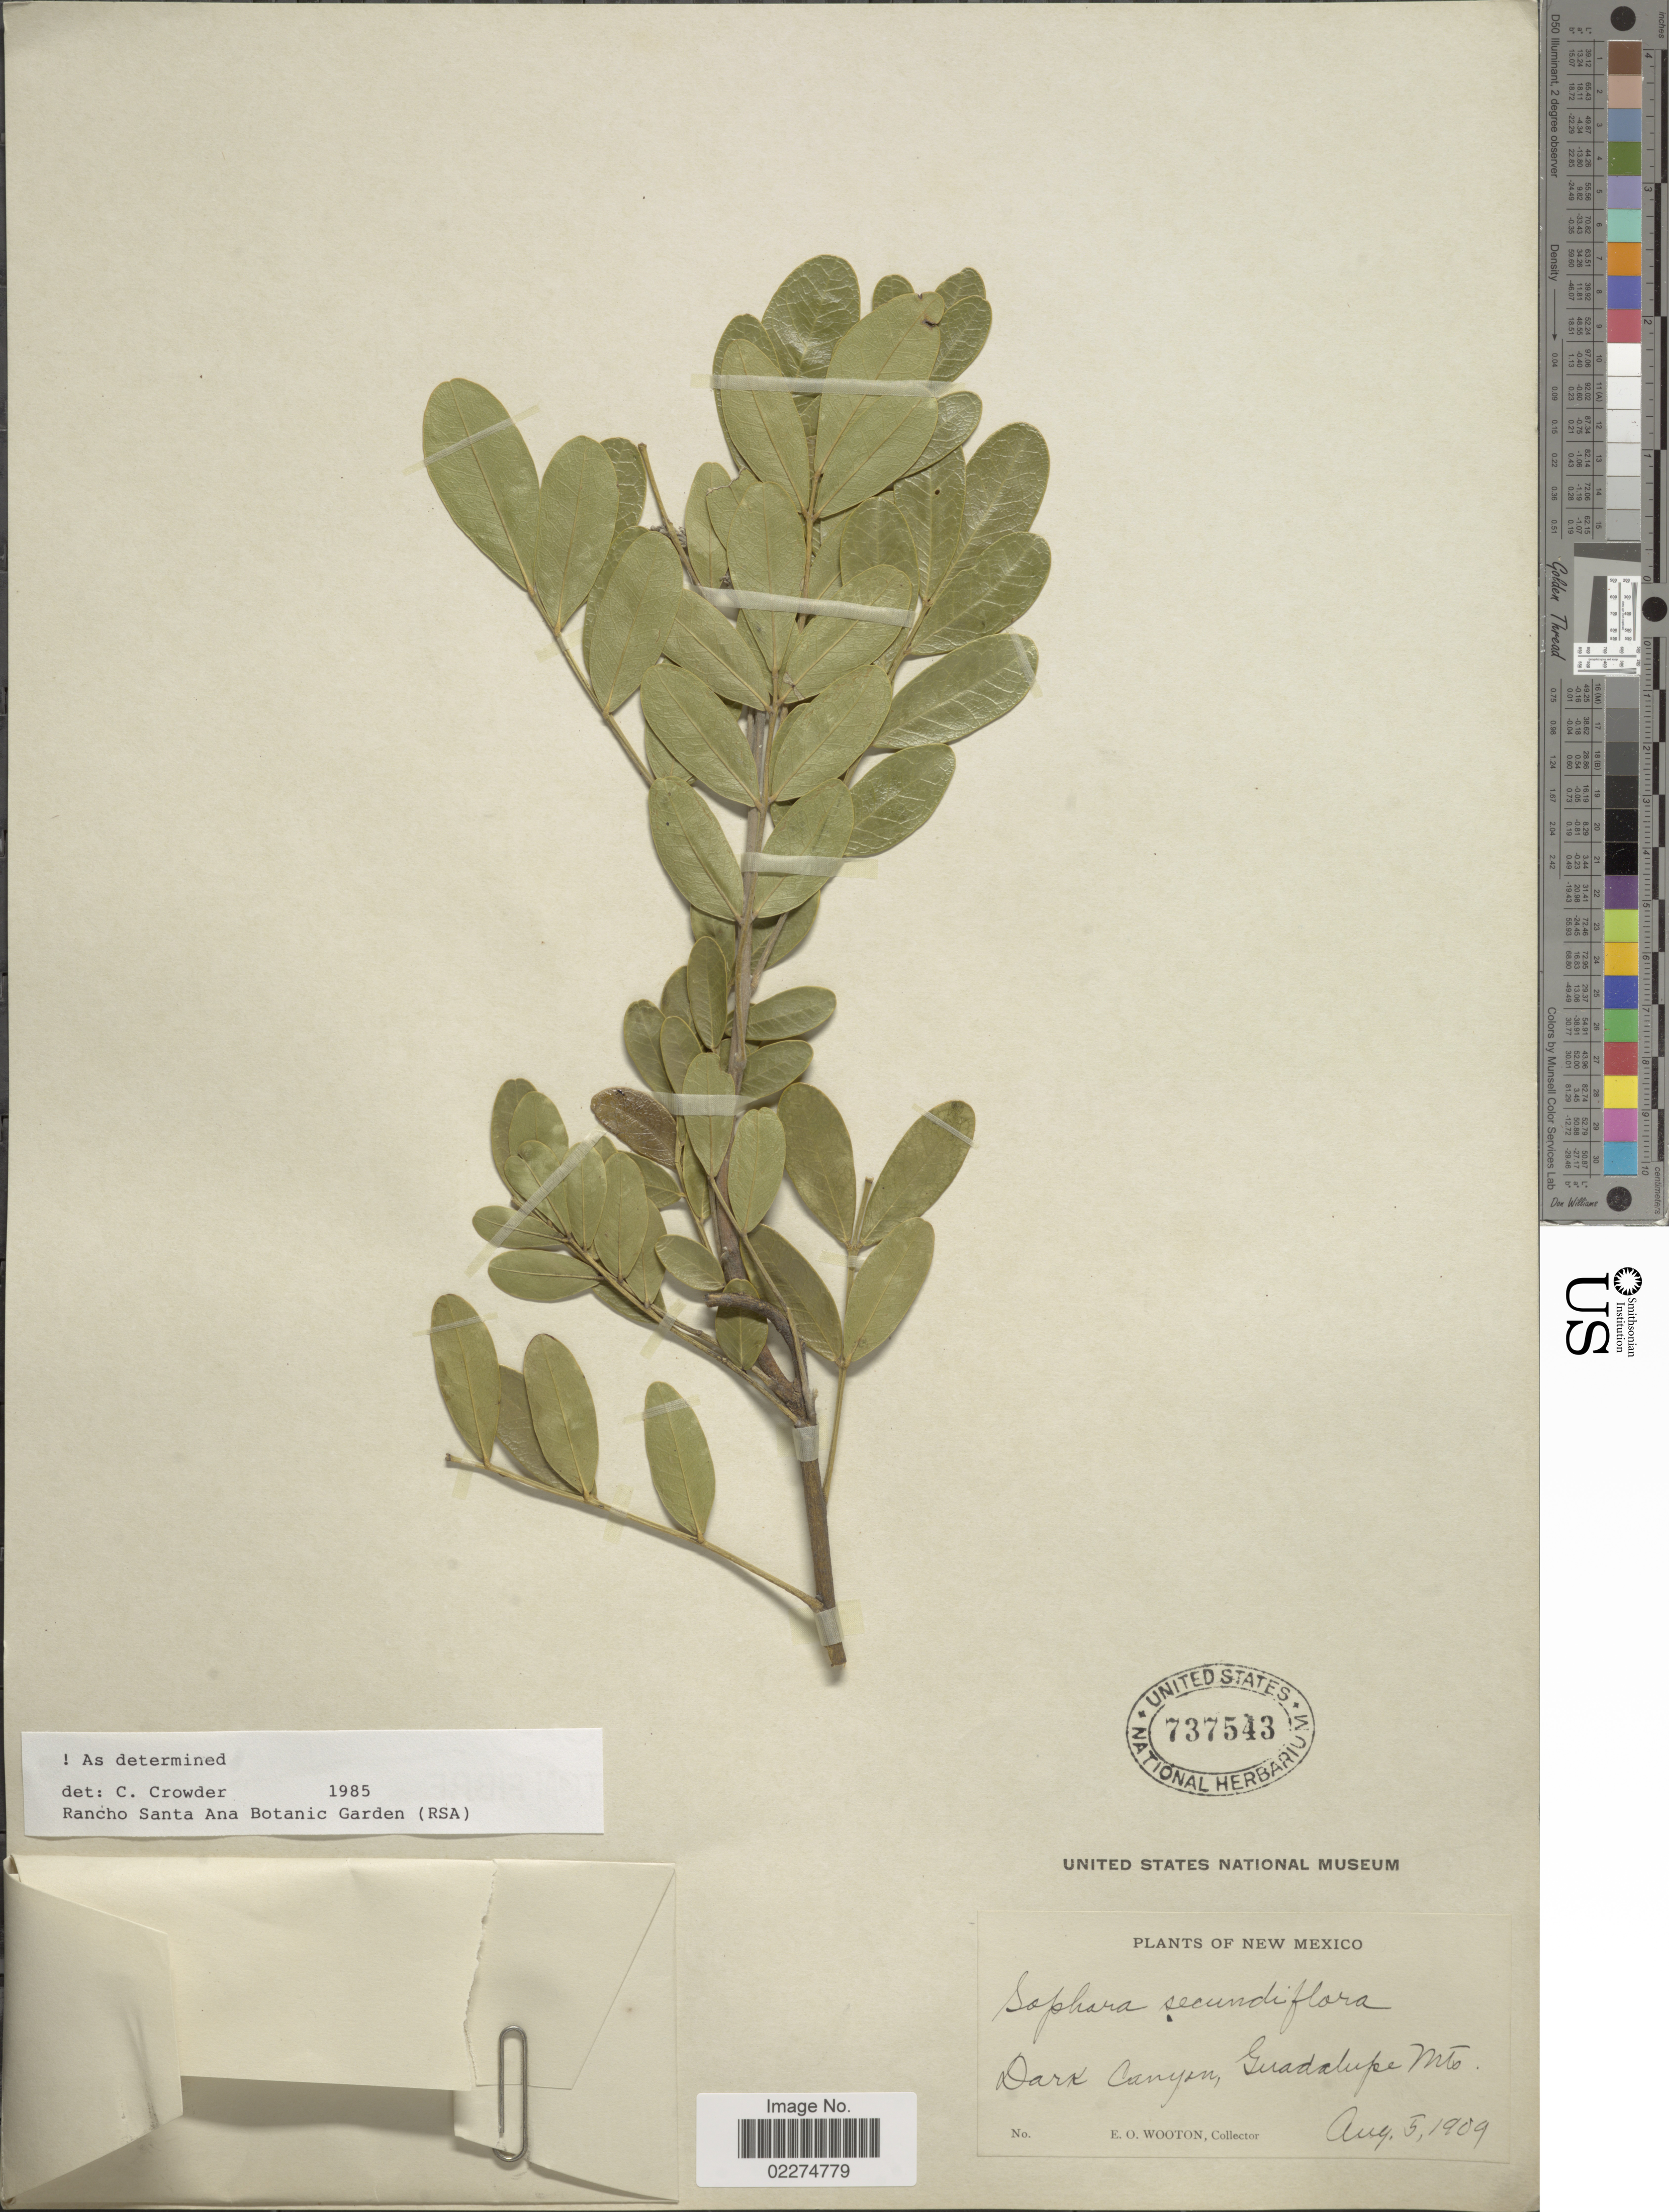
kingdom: Plantae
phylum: Tracheophyta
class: Magnoliopsida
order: Fabales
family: Fabaceae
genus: Dermatophyllum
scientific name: Dermatophyllum secundiflorum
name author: (Ortega) Gandhi & Reveal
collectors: E. O. Wooton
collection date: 1909-08-05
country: United States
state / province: New Mexico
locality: Dark Canyon, Guadalupe Mts.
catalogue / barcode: US 737543